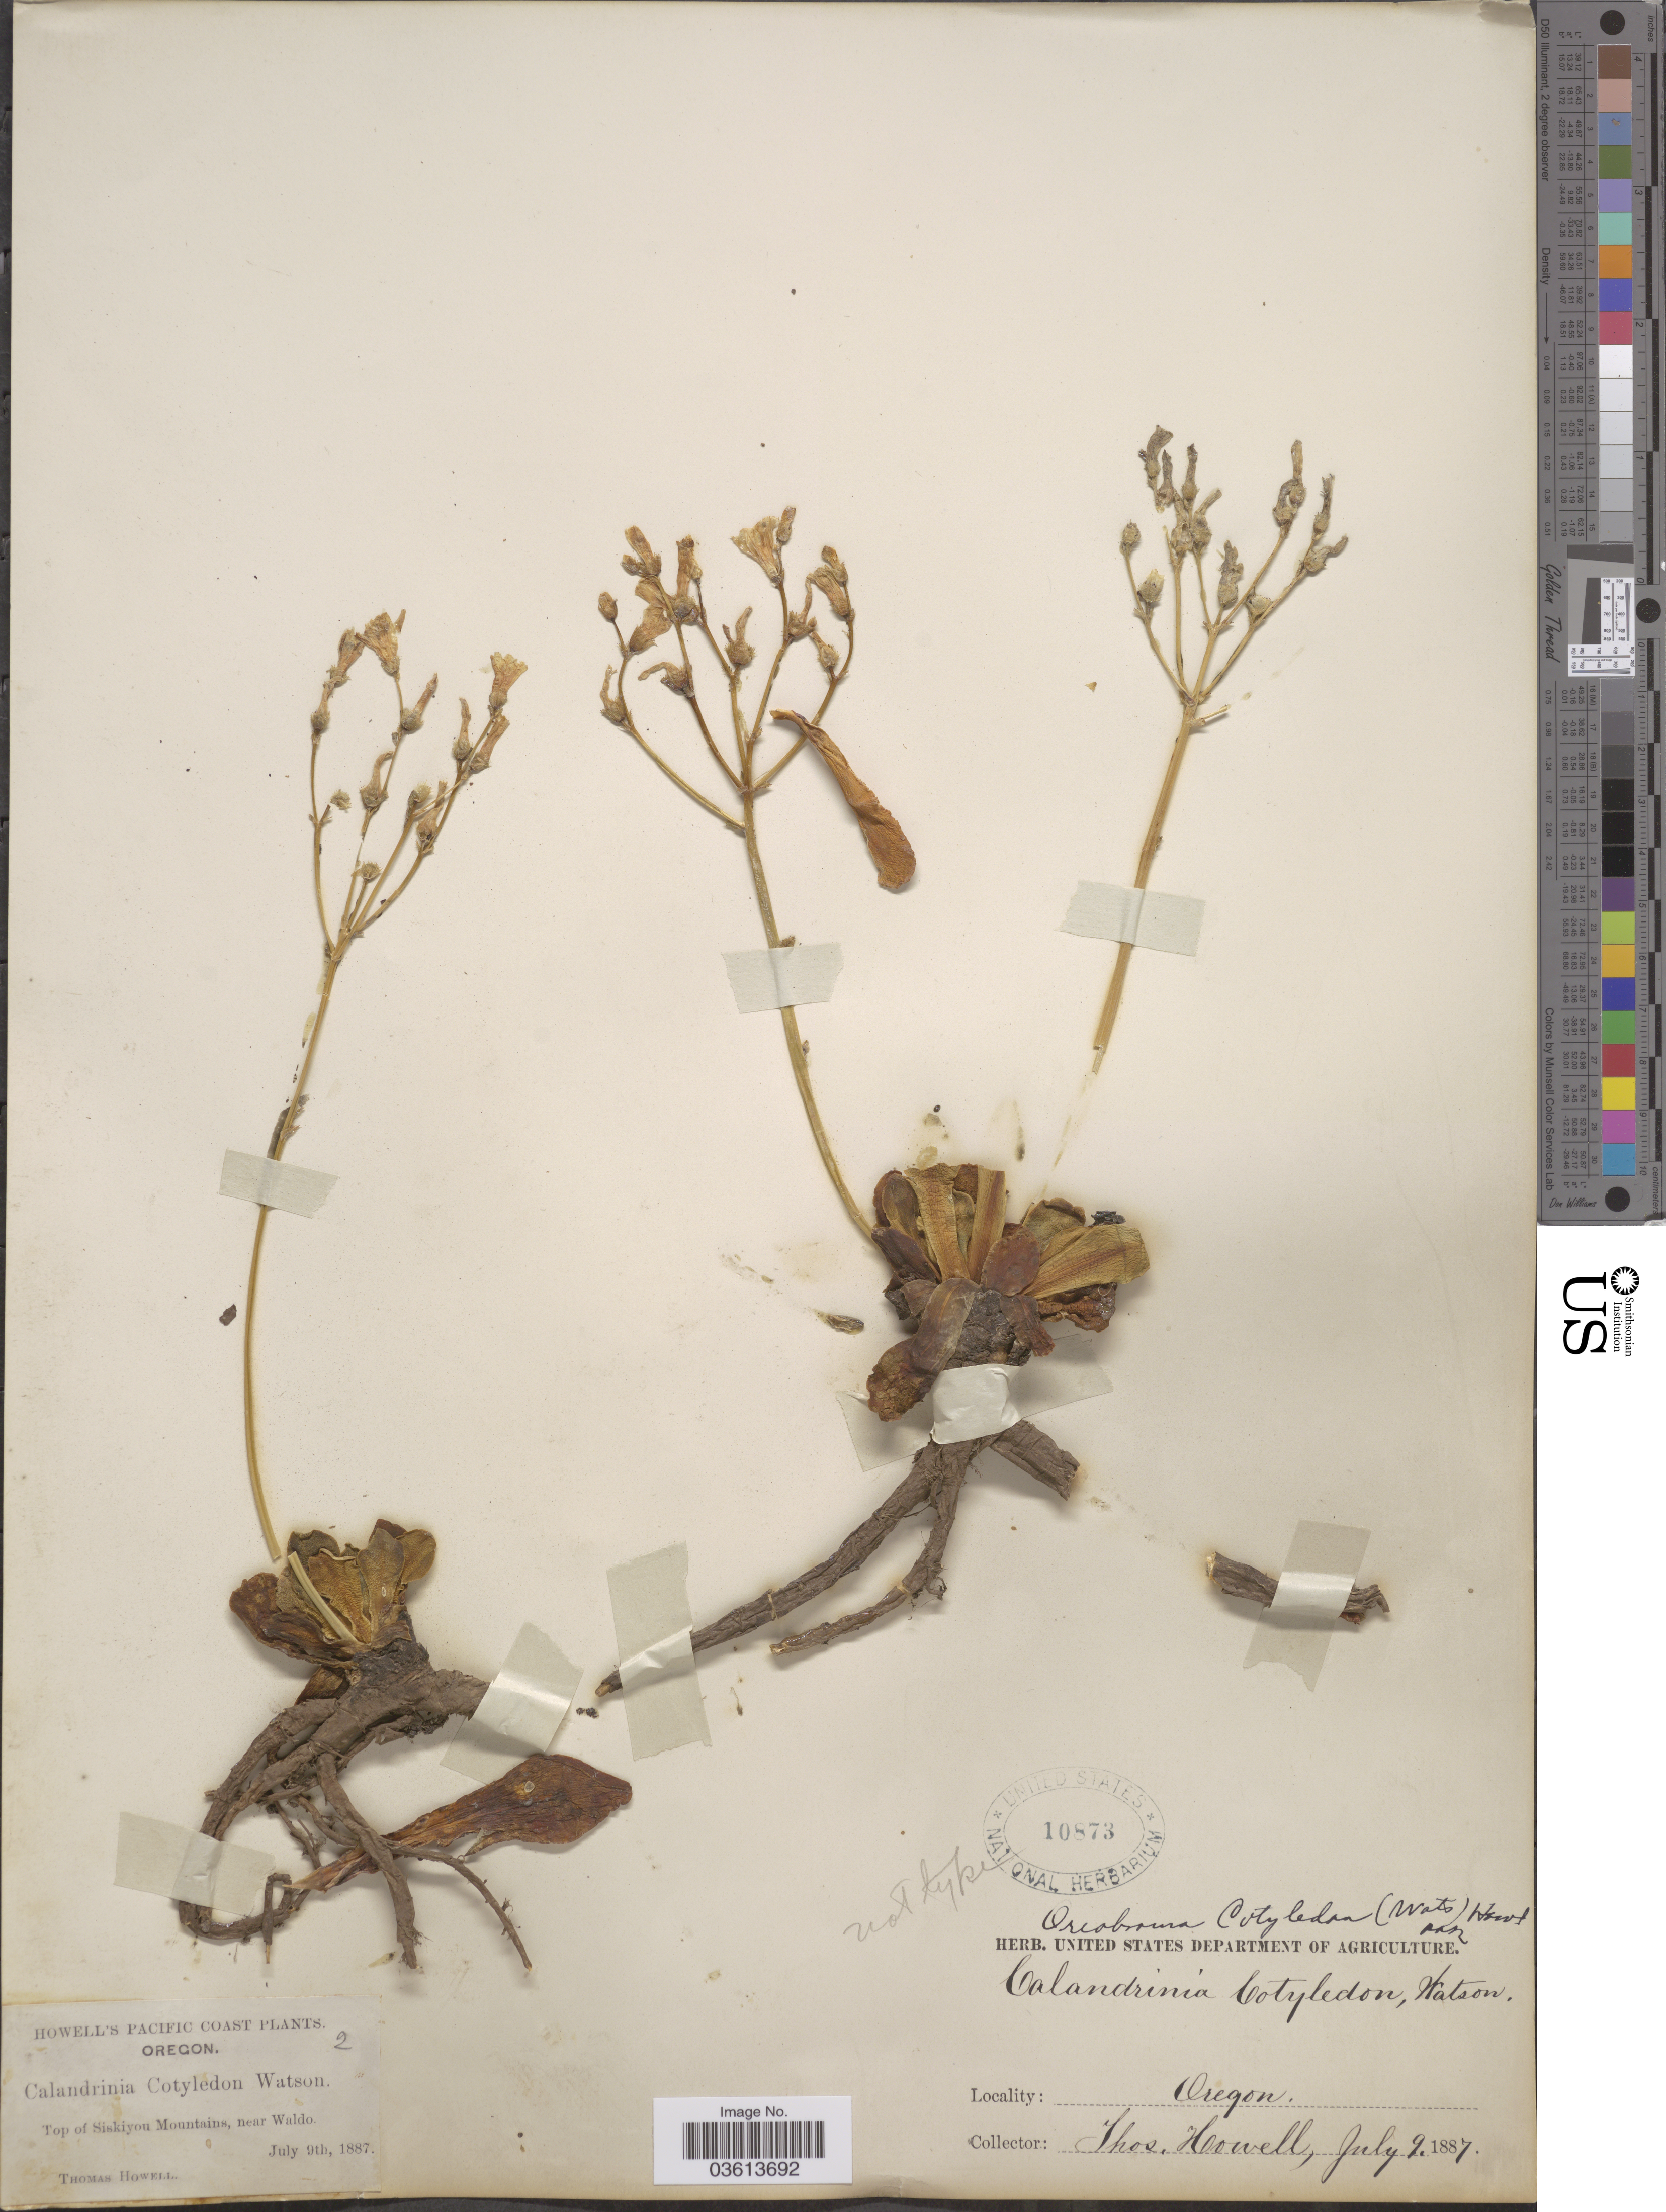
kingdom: Plantae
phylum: Tracheophyta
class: Magnoliopsida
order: Caryophyllales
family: Montiaceae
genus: Lewisia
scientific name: Lewisia cotyledon var. cotyledon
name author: (S. Watson) B.L. Rob.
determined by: Chambers, K.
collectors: T. Howell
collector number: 2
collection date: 1887-07-09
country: United States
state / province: Oregon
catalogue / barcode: US 10873